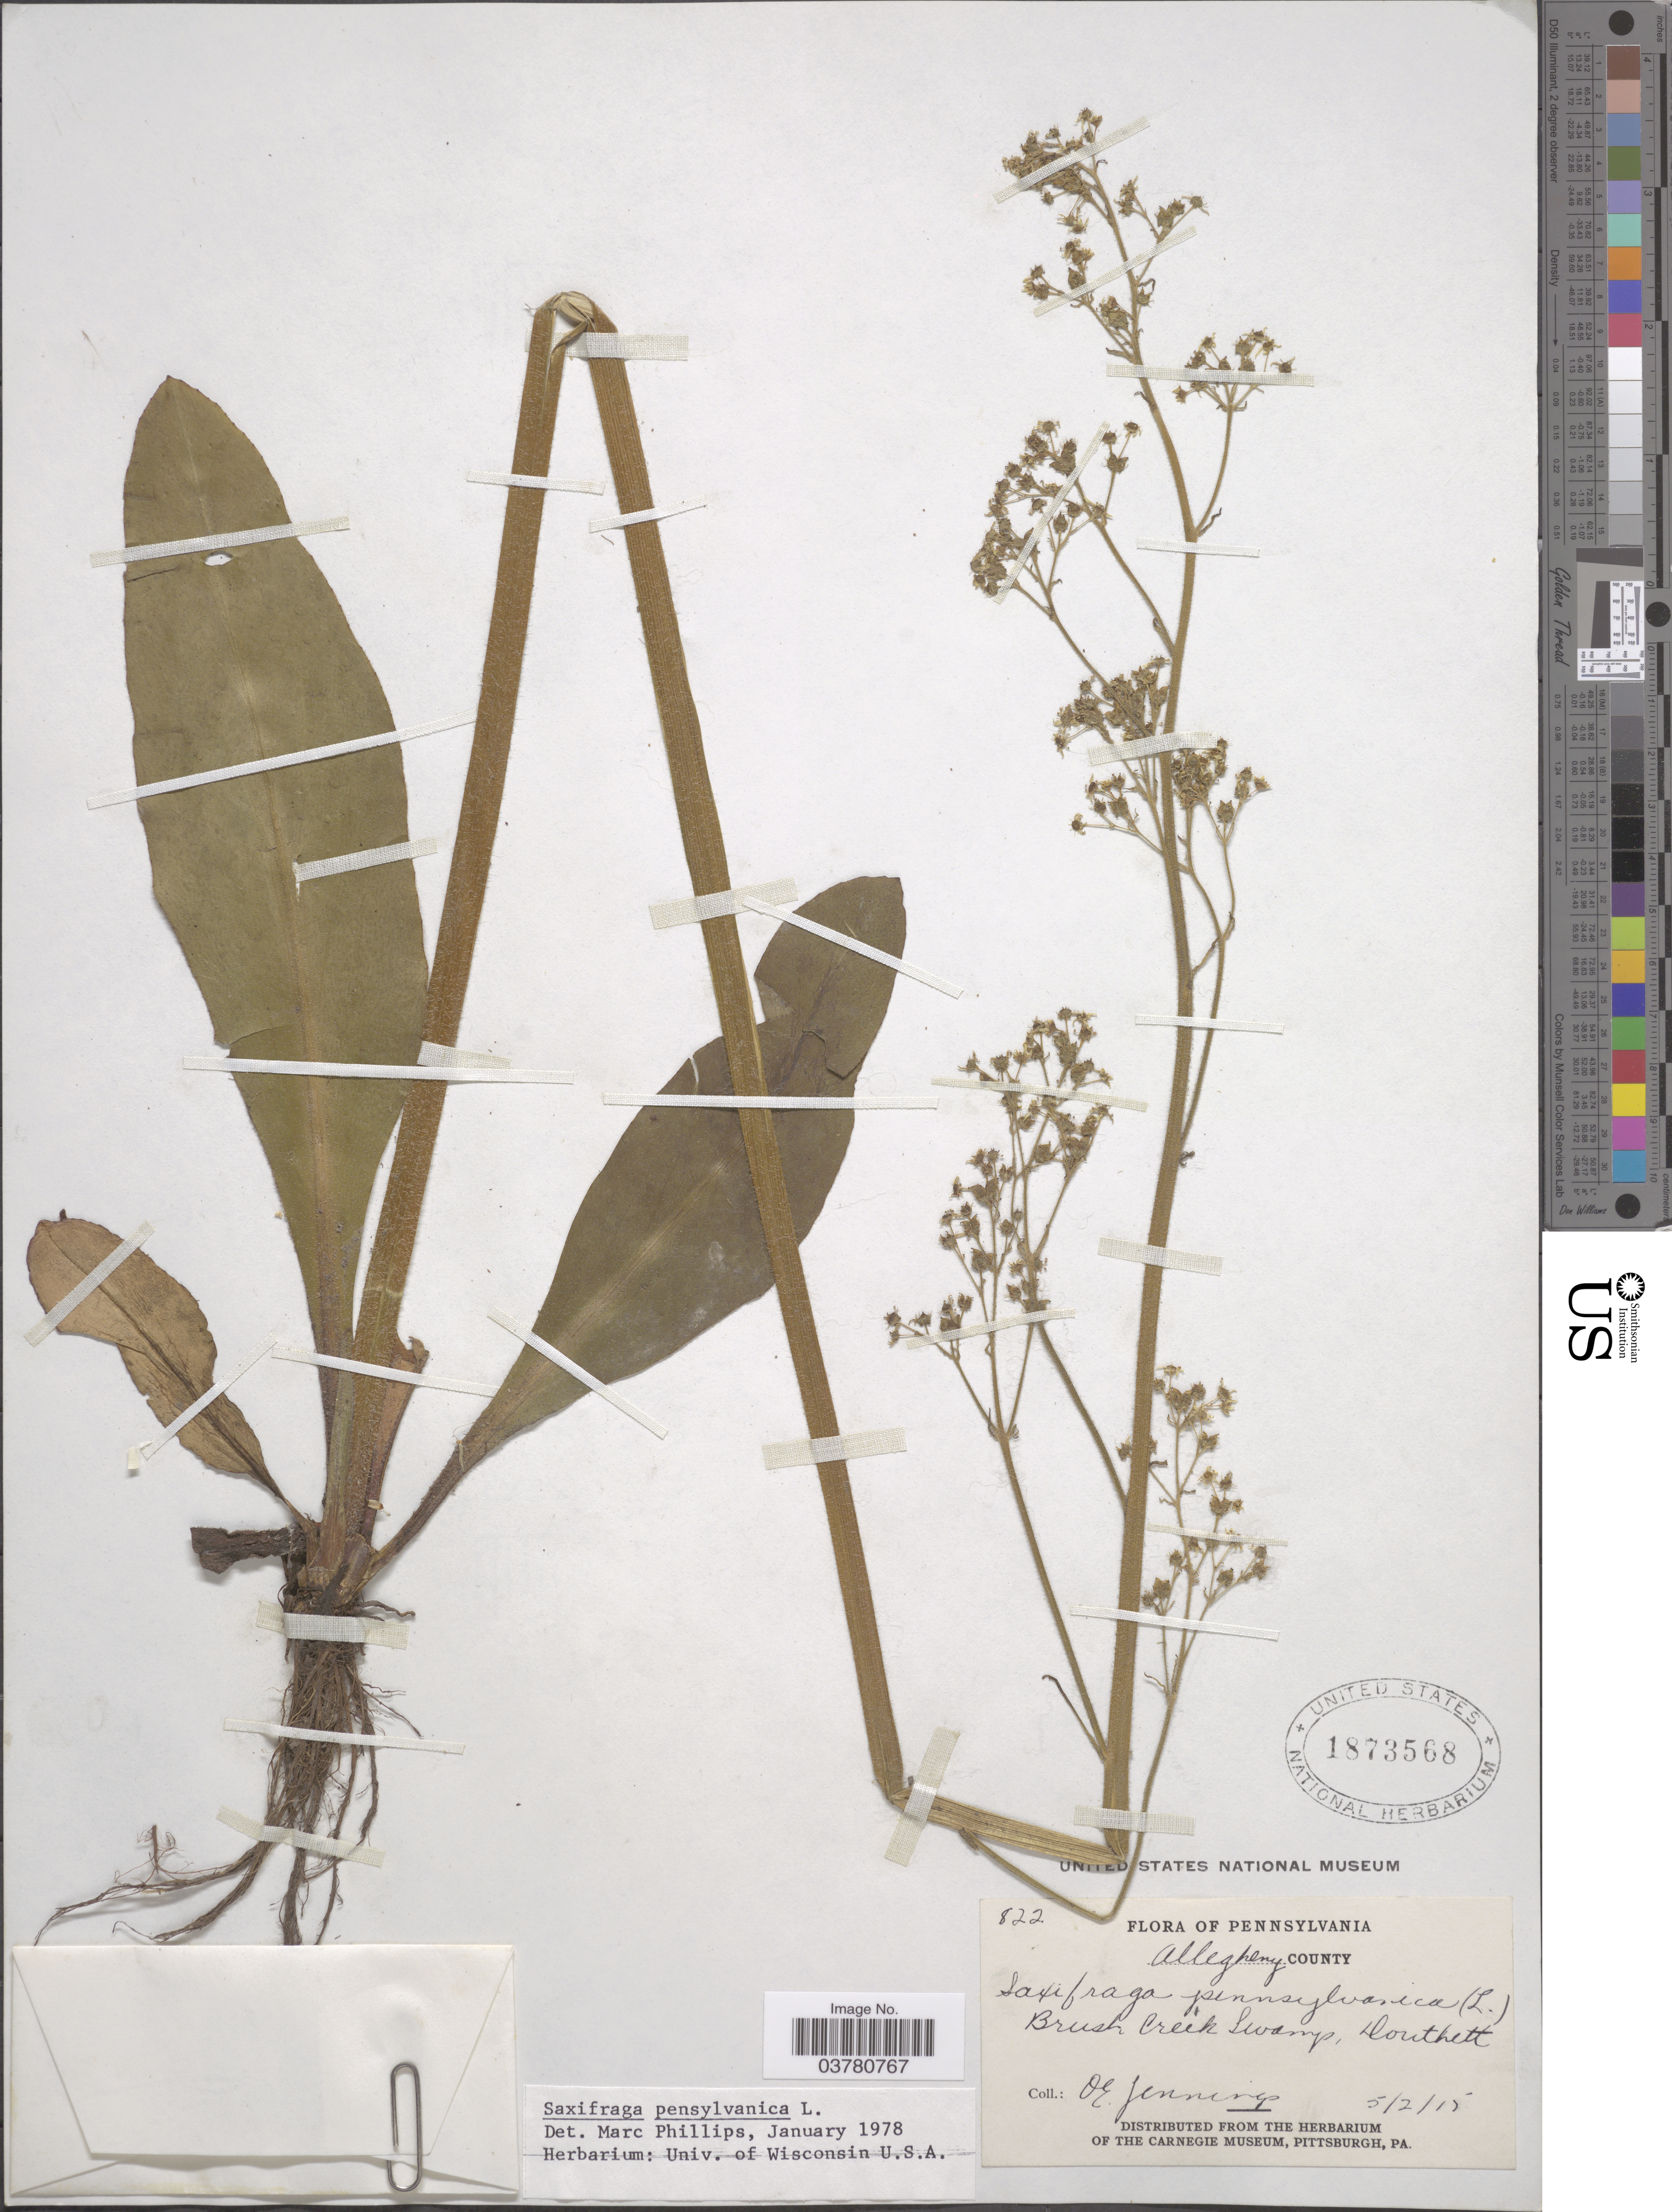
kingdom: Plantae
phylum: Tracheophyta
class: Magnoliopsida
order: Saxifragales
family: Saxifragaceae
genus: Micranthes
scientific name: Micranthes pensylvanica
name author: (L.) Haw.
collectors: O. E. Jennings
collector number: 822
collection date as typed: Transcribed d/m/y: 2/5/15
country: United States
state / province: Pennsylvania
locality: Allegheny County. Brush Creek Swamp, Douthett.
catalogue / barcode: US 1873568